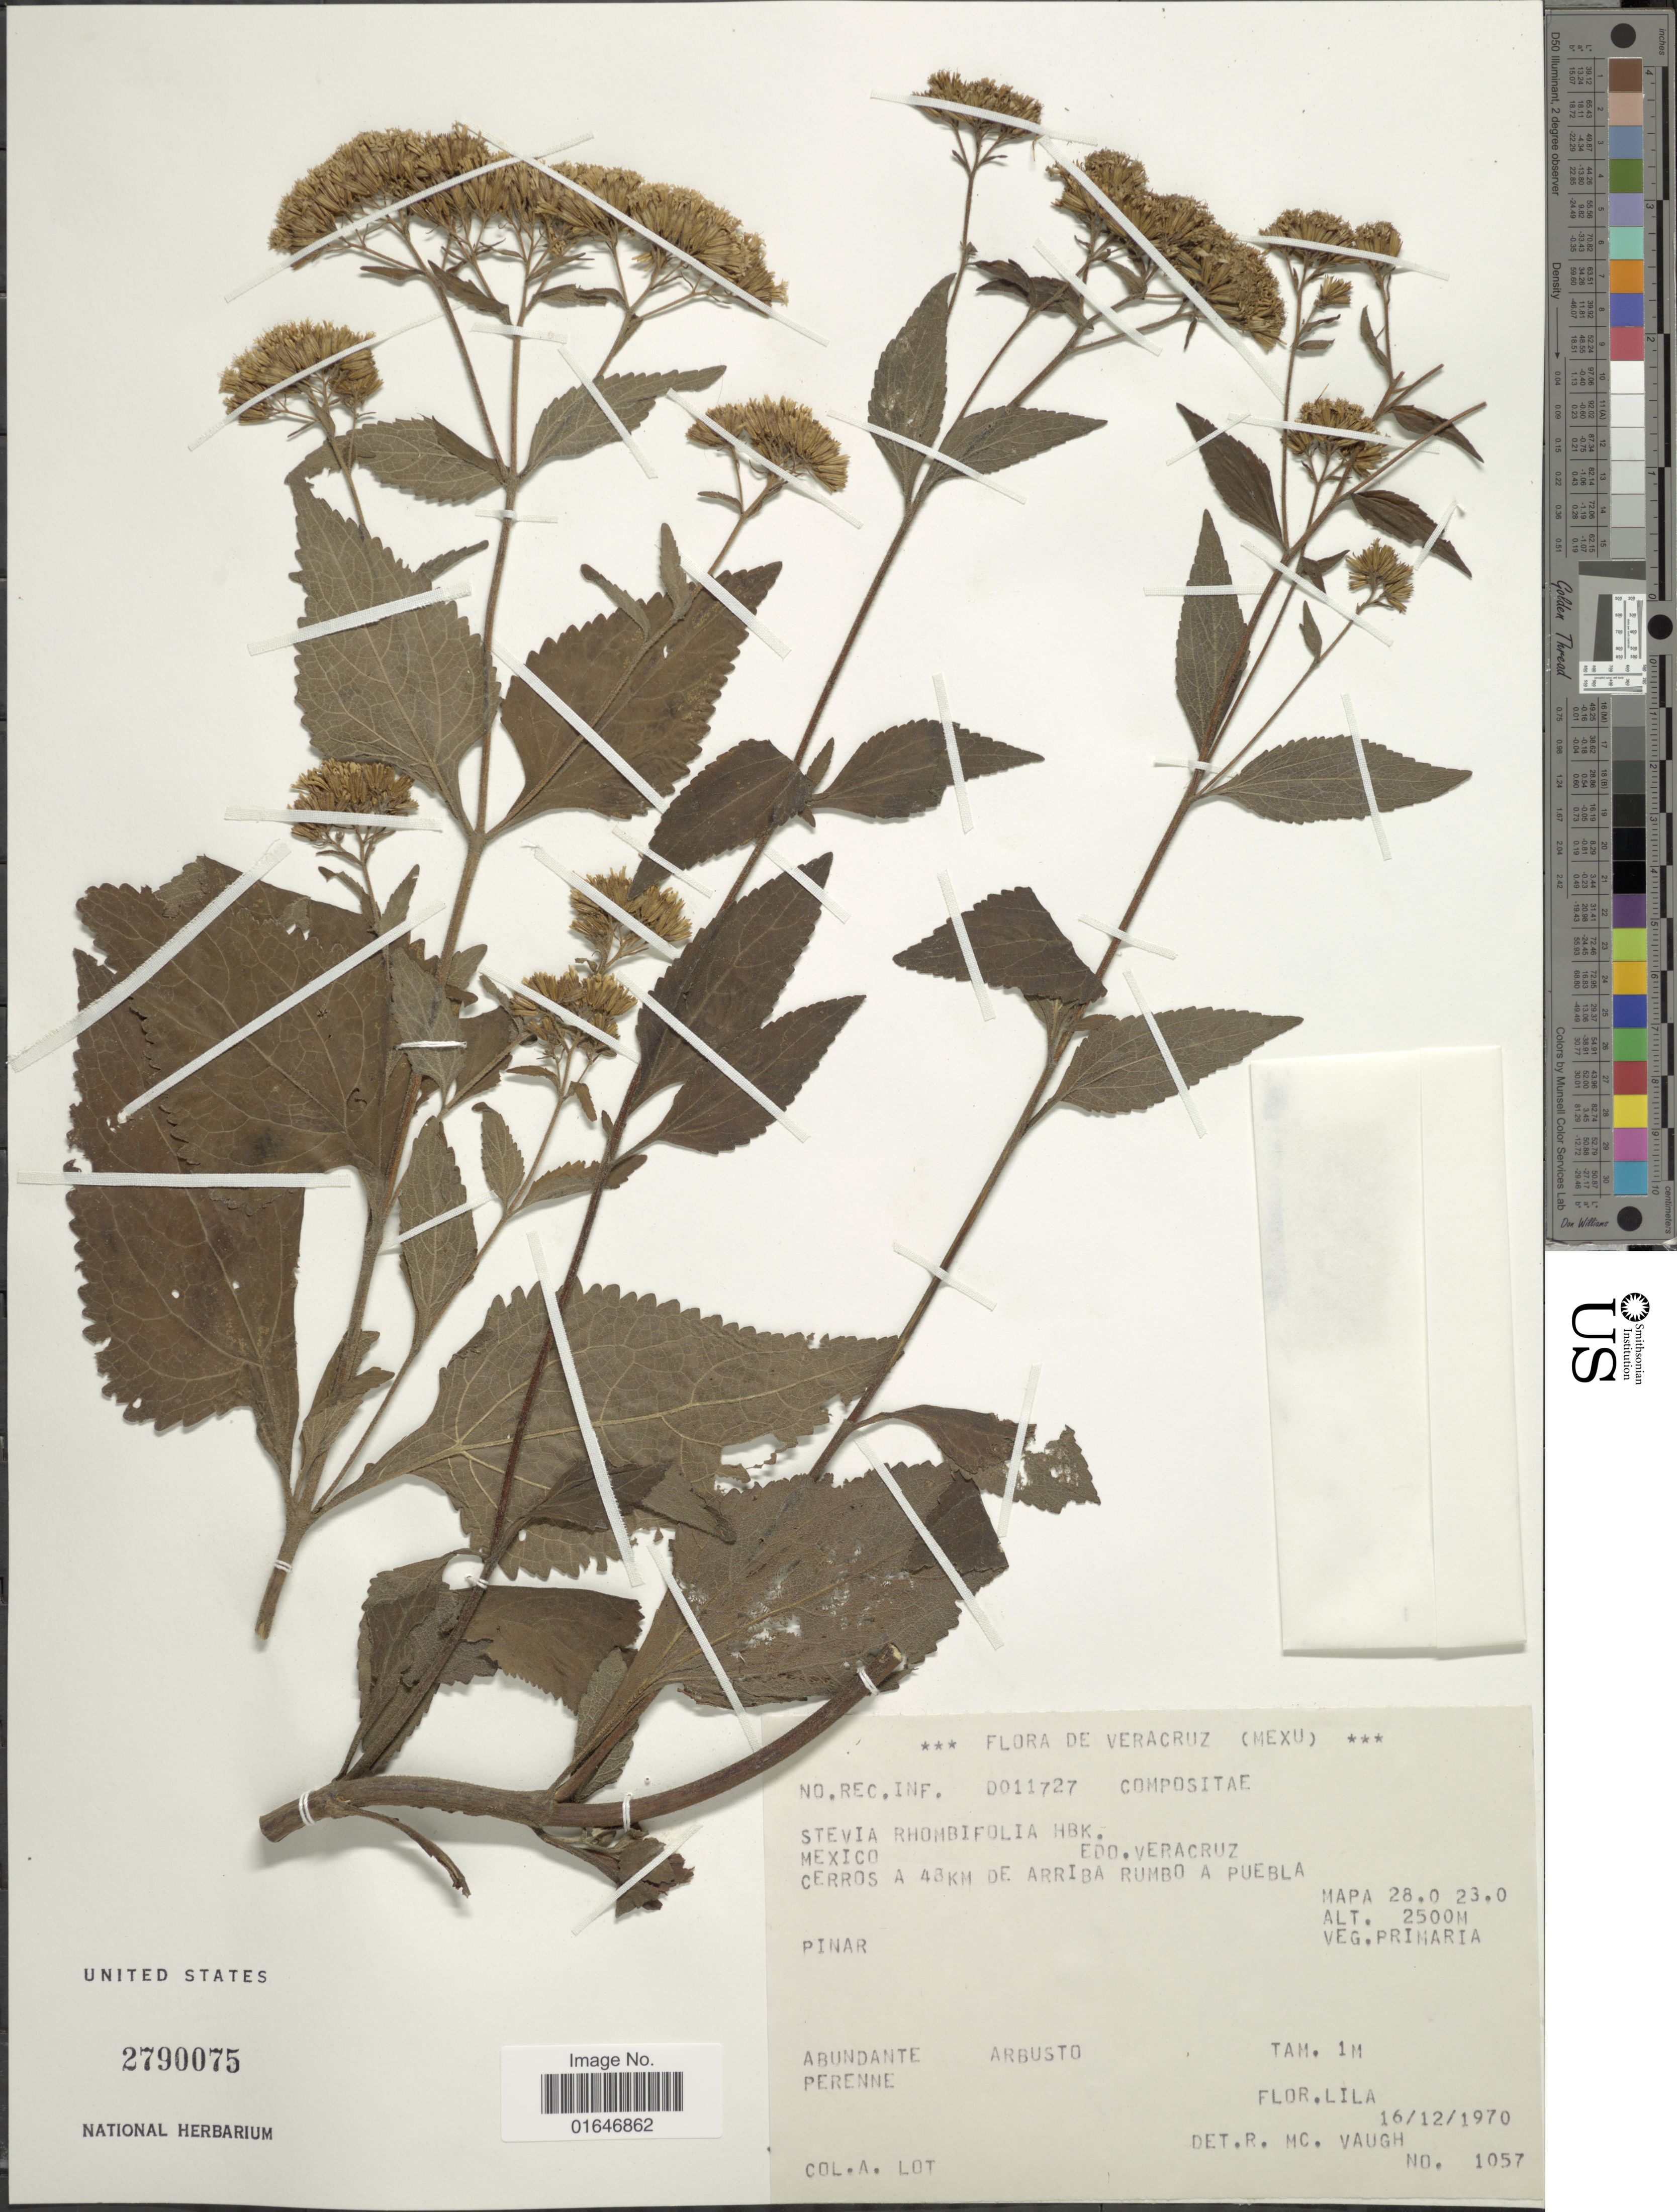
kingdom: Plantae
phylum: Tracheophyta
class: Magnoliopsida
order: Asterales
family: Asteraceae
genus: Stevia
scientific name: Stevia ovata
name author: Willd.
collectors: Lot, A.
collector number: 1057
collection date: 1970-12-16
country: Mexico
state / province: Veracruz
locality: Edo. Veracruz, cerros a 48 km de arriba rumbo a Puebla.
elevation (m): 2500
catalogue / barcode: US 2790075